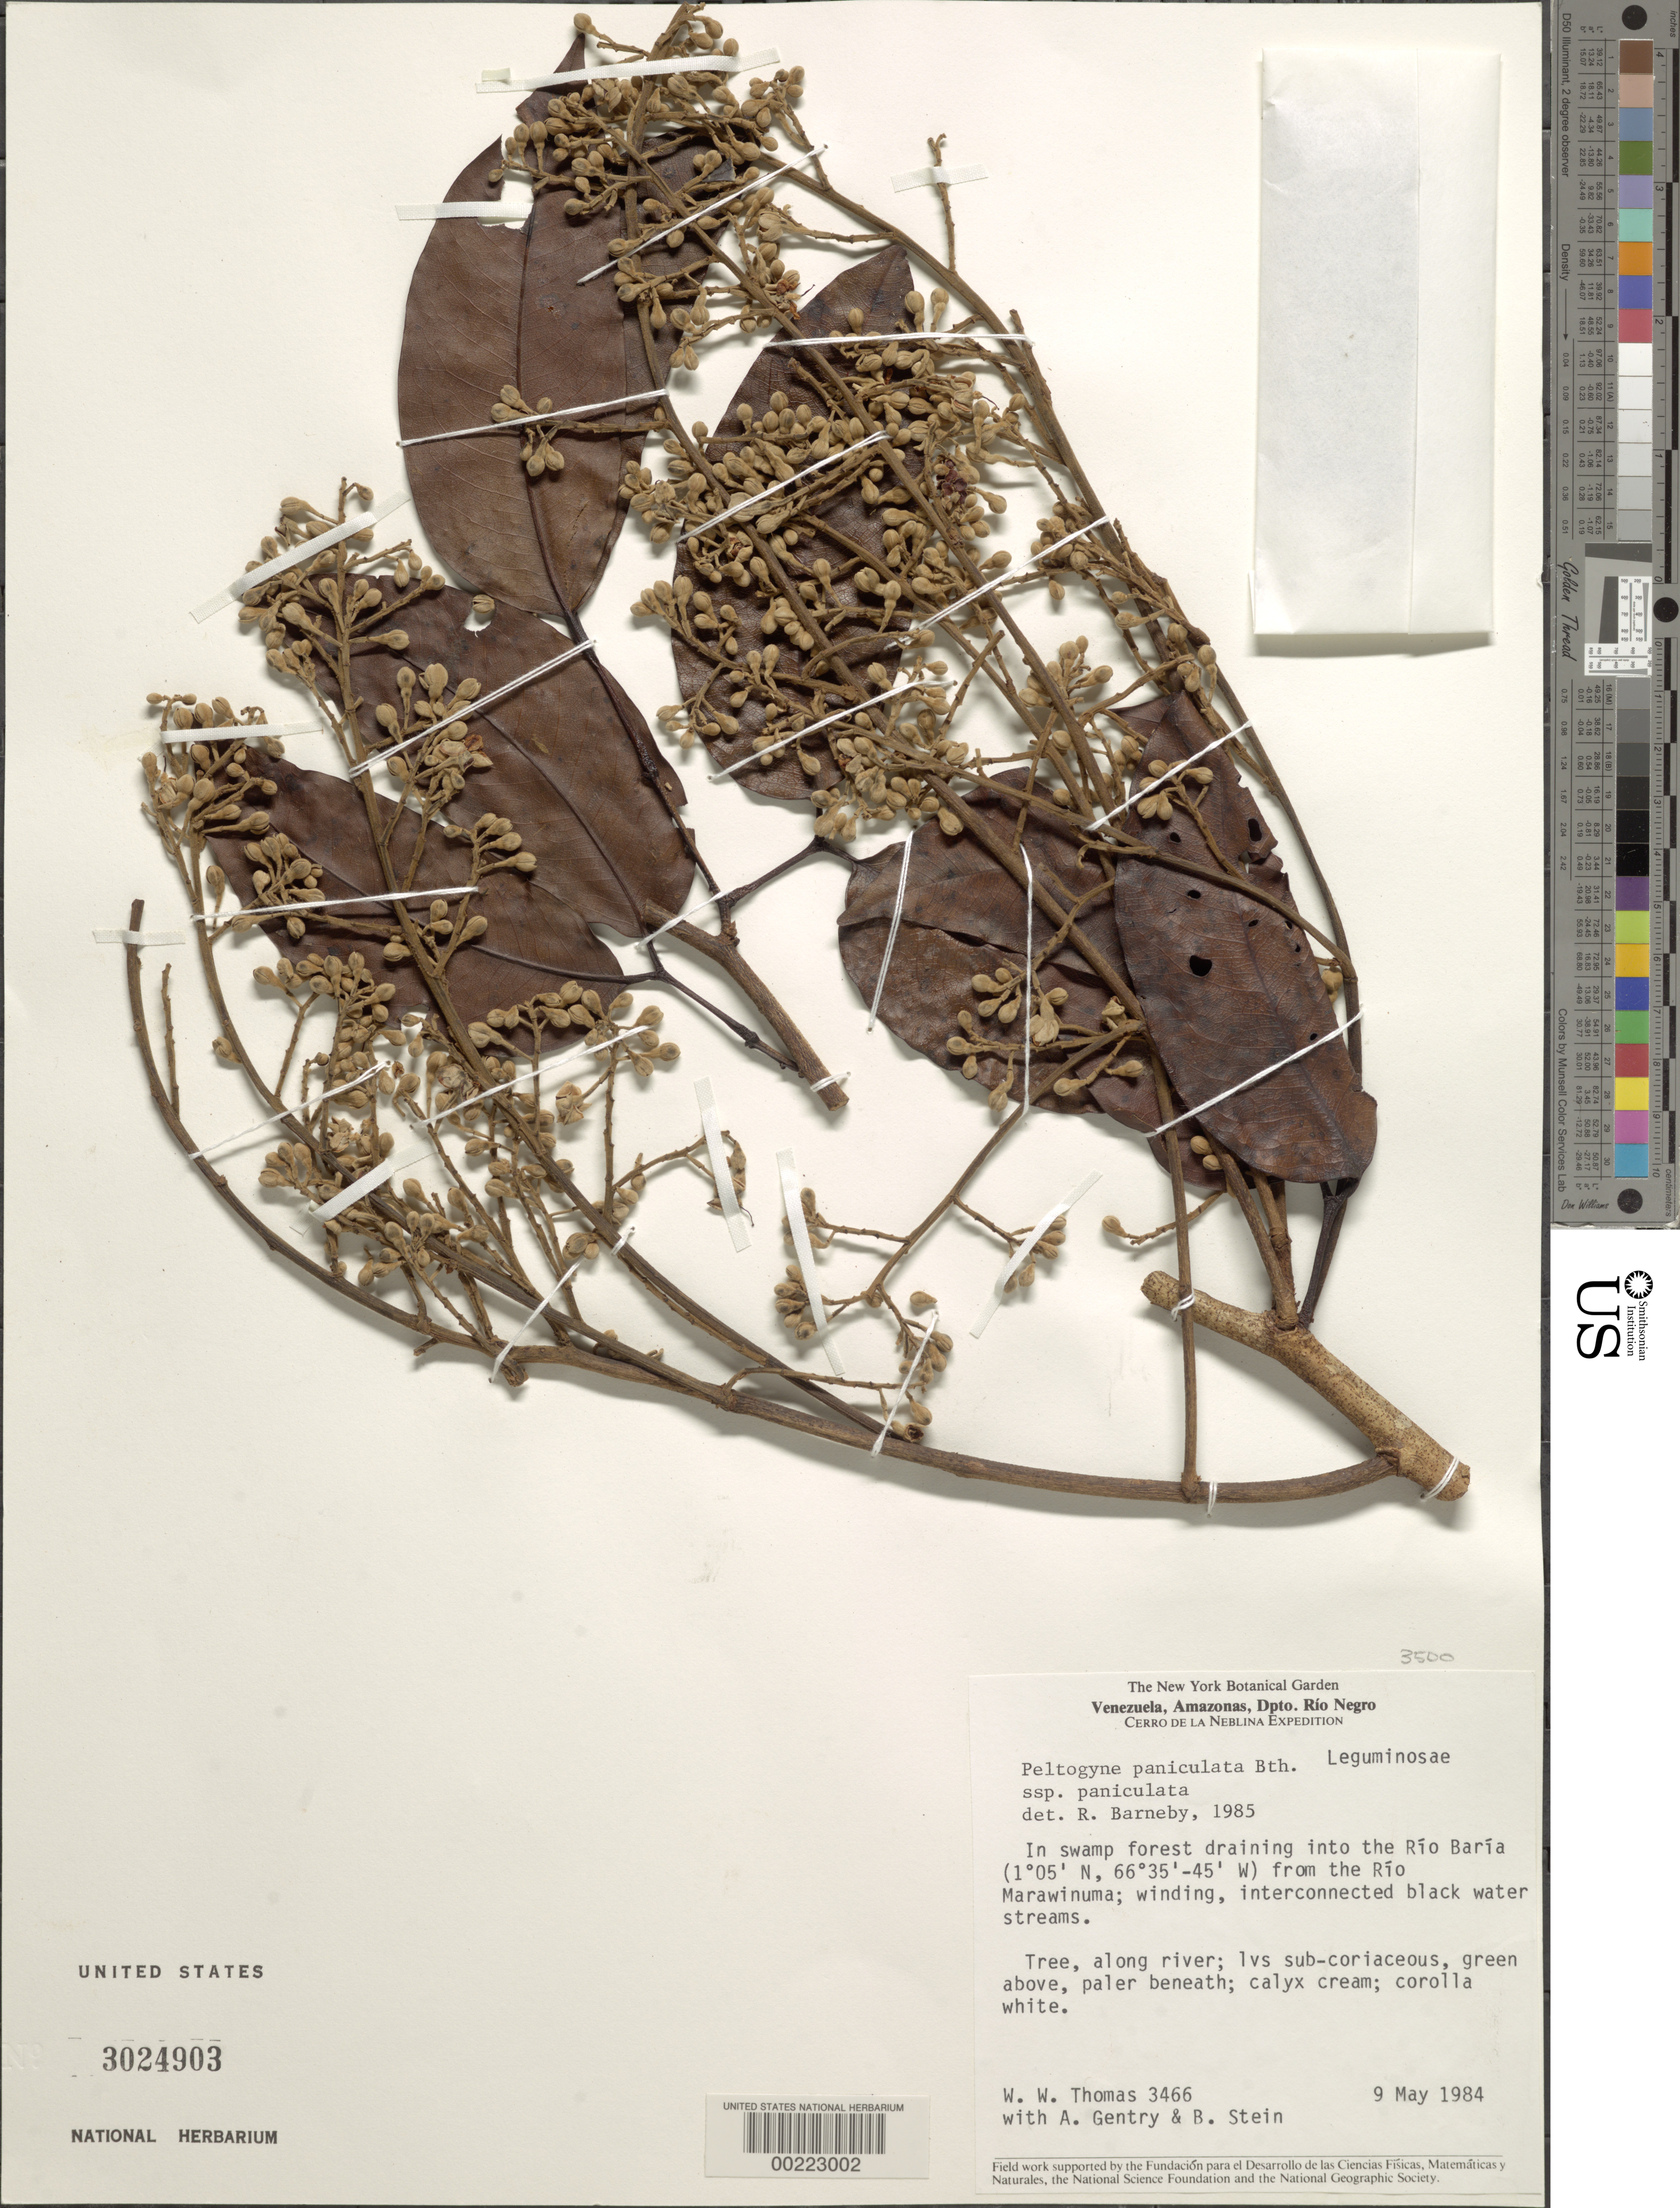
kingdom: Plantae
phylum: Tracheophyta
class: Magnoliopsida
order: Fabales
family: Fabaceae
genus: Peltogyne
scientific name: Peltogyne paniculata subsp. pubescens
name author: (Benth.) M.F. Silva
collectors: W. W. Thomas, A. H. Gentry & B. Stein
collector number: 3466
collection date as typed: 09 May 1984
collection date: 1984-05-09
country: Venezuela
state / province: Amazonas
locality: Swamp forest draining into the rio baria from the rio marawinuma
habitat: Winding, interconnected black water streams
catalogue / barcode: US 3024903